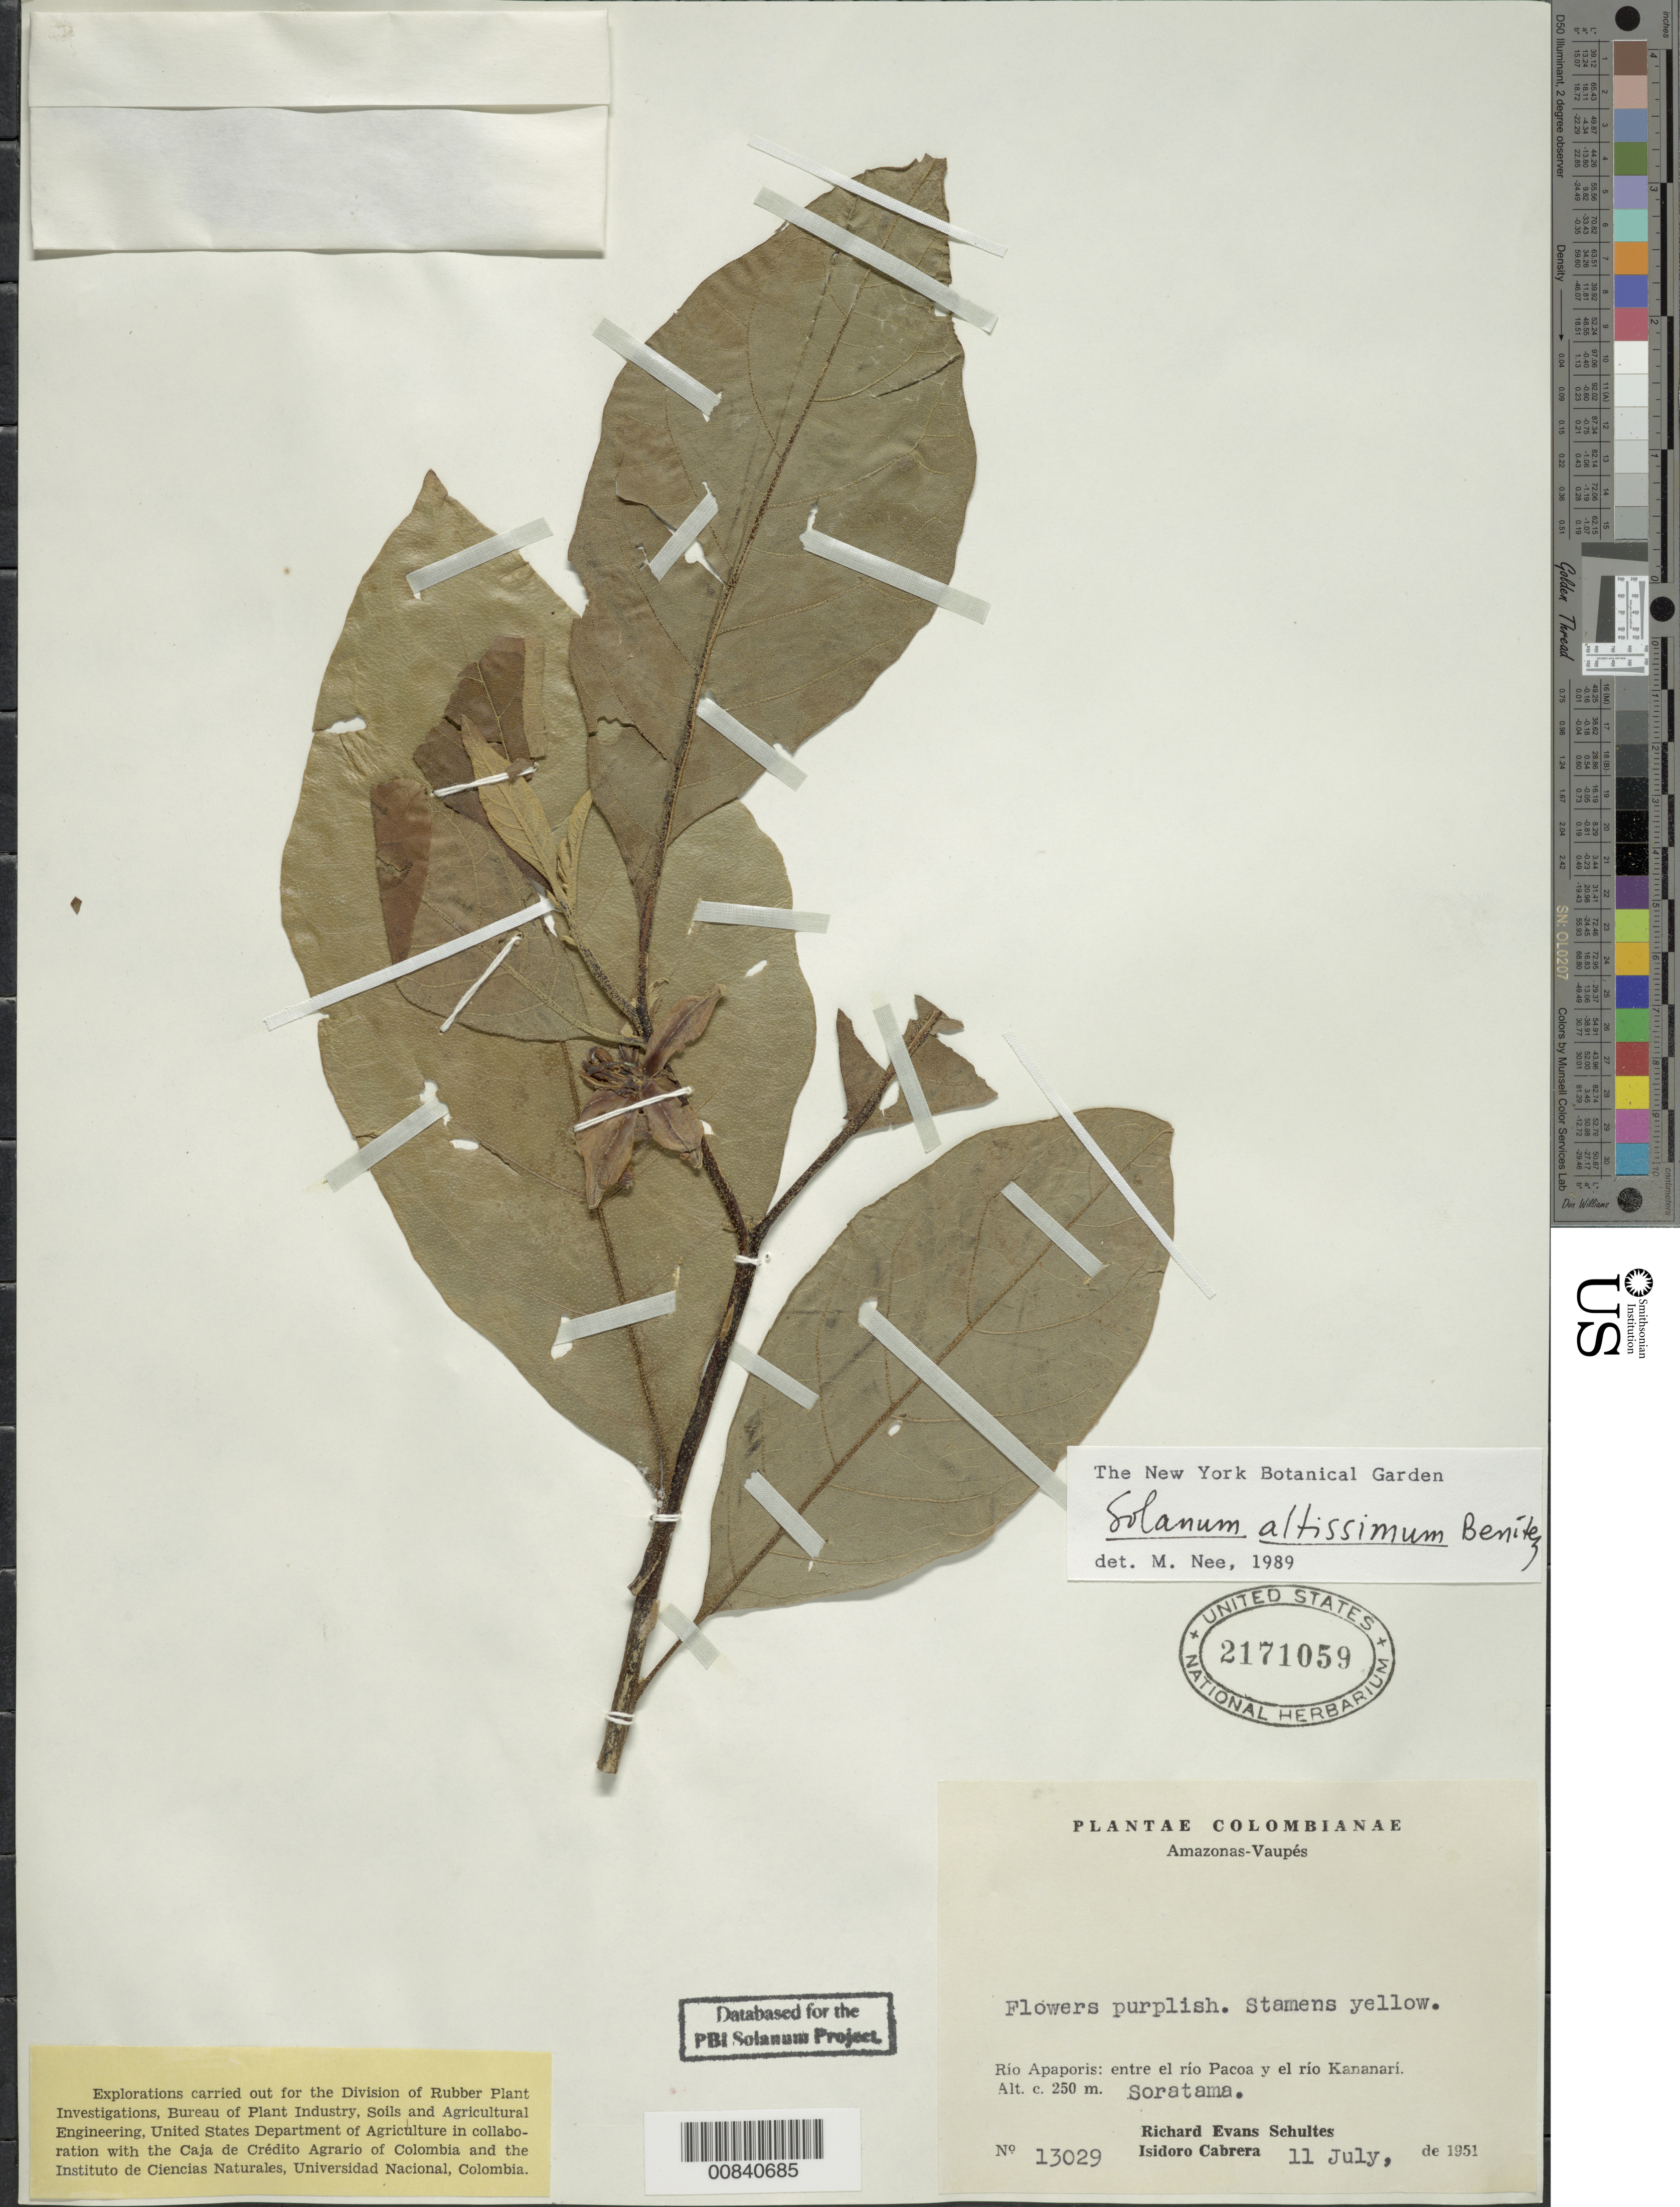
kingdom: Plantae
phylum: Tracheophyta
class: Magnoliopsida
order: Solanales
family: Solanaceae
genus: Solanum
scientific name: Solanum altissimum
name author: Pittier ex Benítez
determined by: Nee, Michael H.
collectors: R. E. Schultes & I. Cabrera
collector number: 13029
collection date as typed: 11 Jul 1951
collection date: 1951-07-11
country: Colombia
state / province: Amazônas / Vaupés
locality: Rio Apaporis: entre el rio Pacoa y el rio Kananari. Soratama.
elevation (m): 250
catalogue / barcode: US 2171059